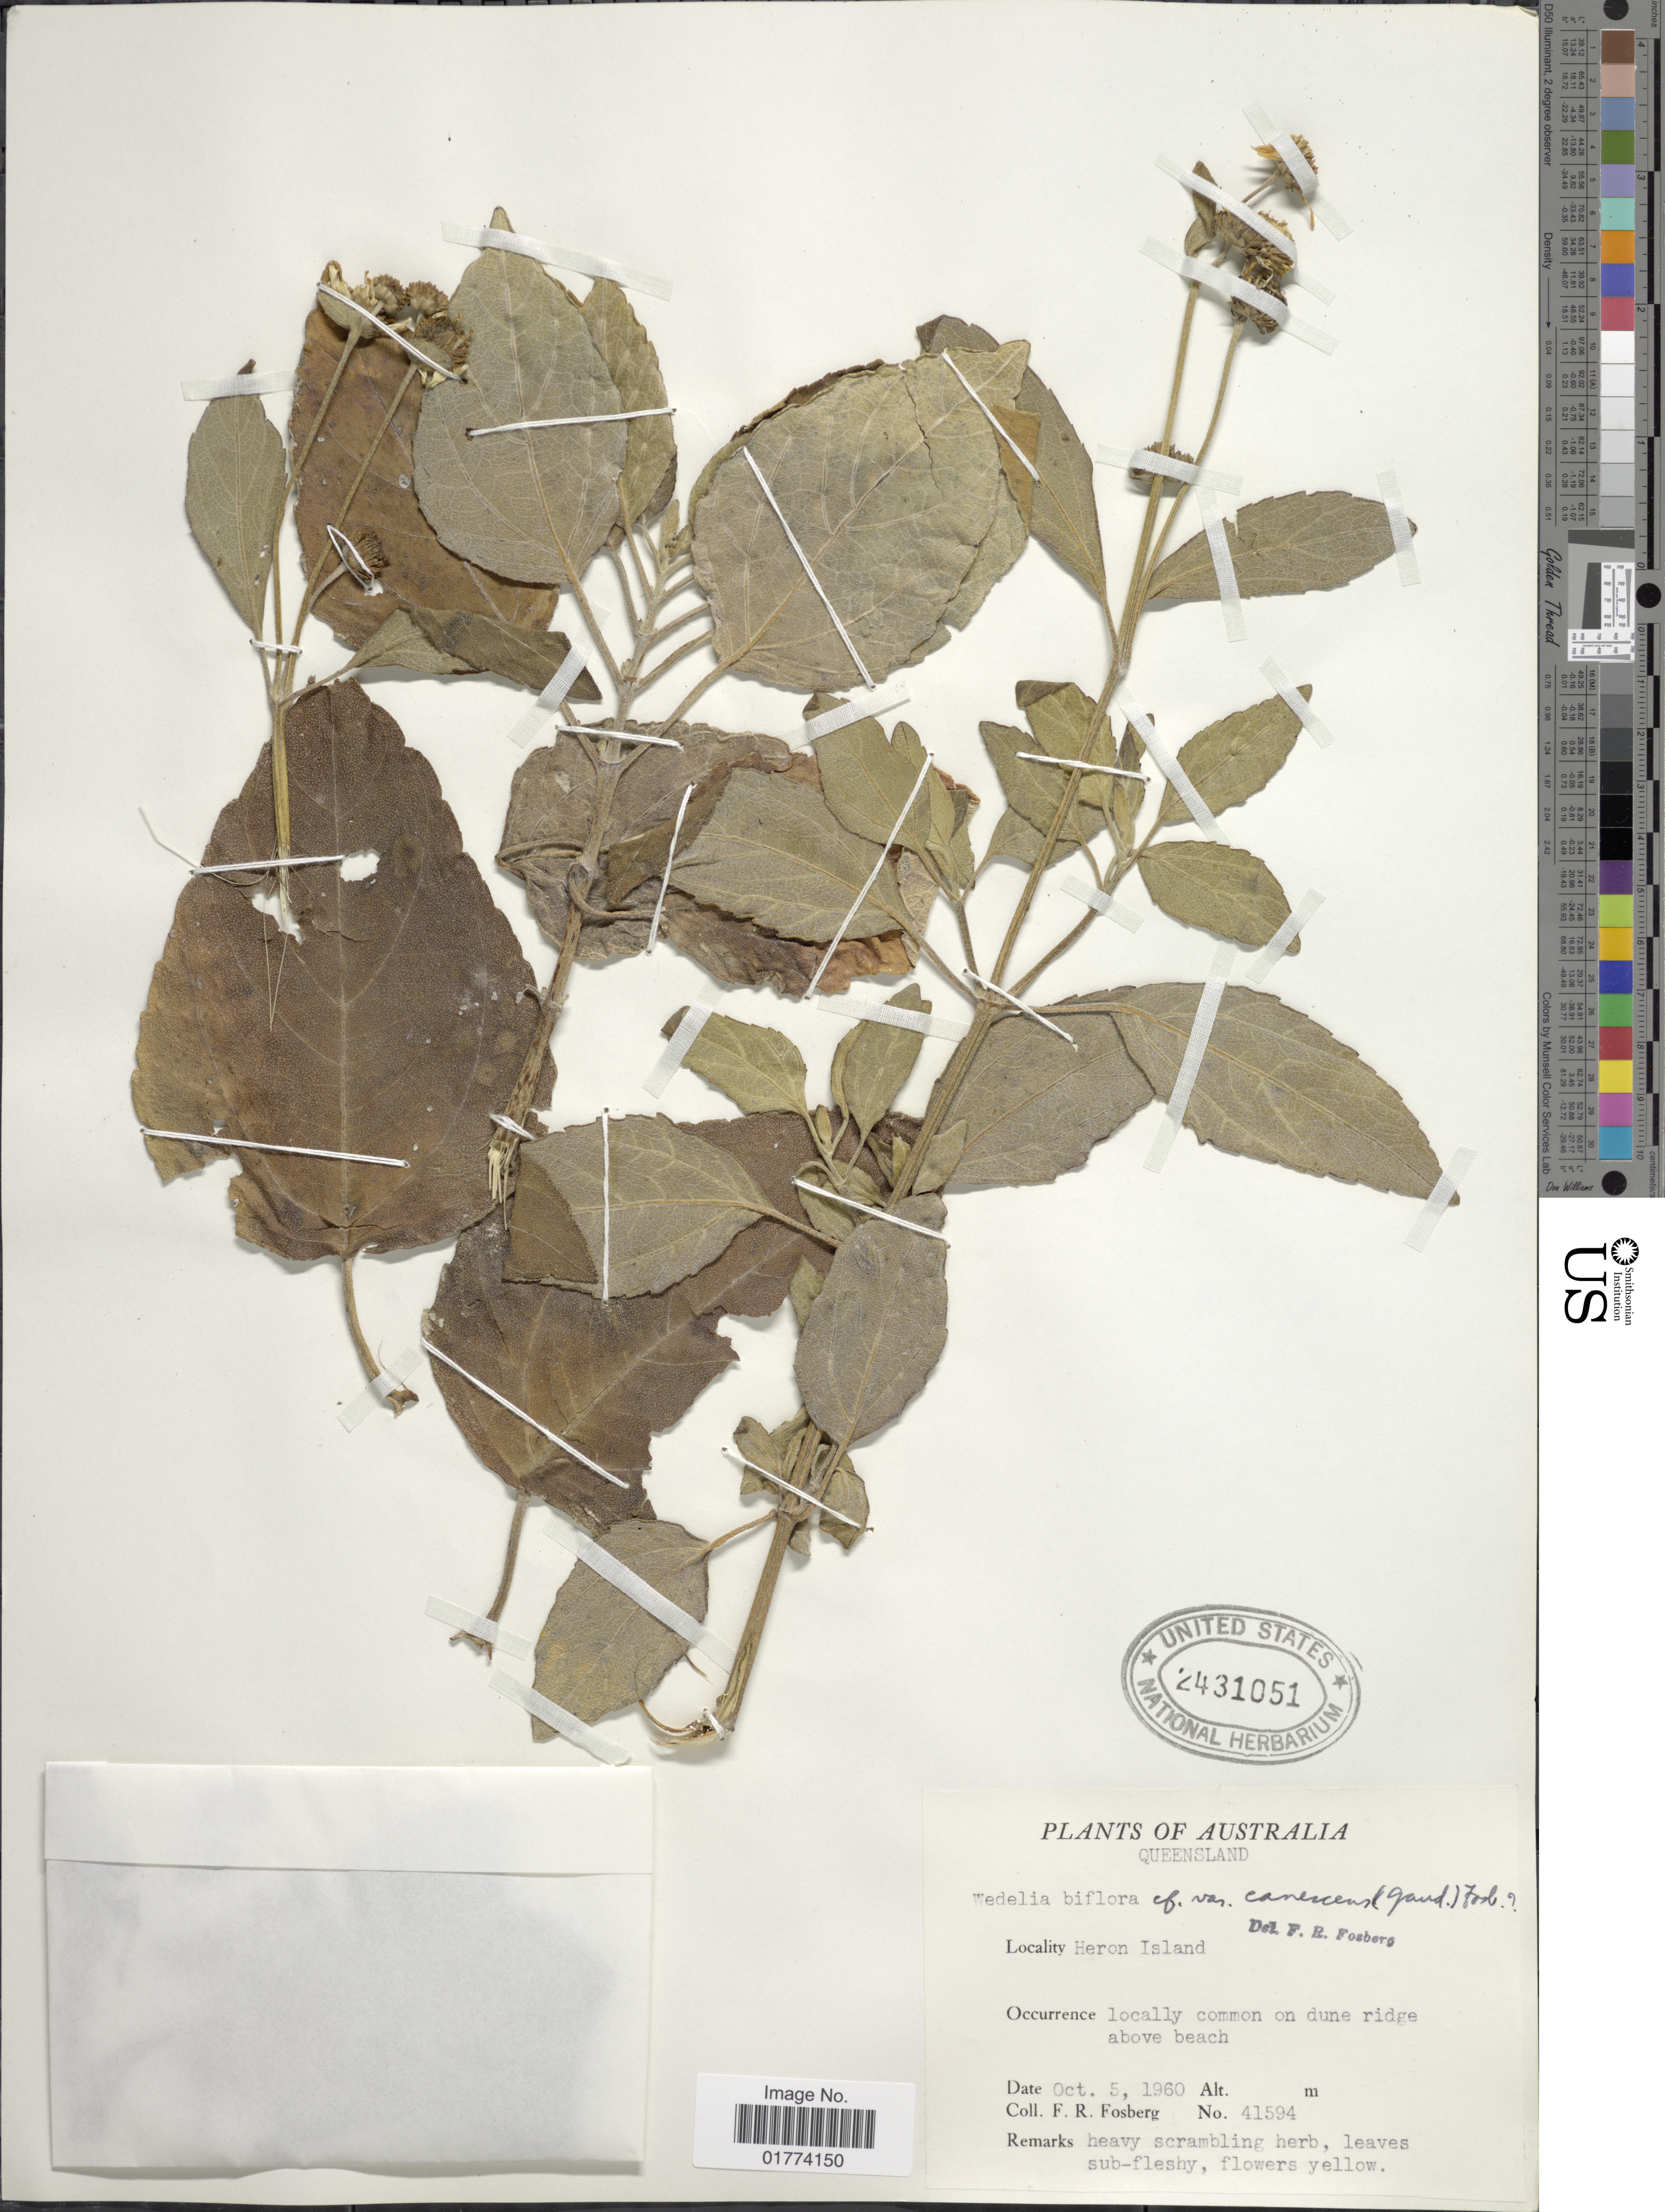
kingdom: Plantae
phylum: Tracheophyta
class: Magnoliopsida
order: Asterales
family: Asteraceae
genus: Wollastonia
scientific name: Wollastonia biflora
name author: (L.) DC.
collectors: F. R. Fosberg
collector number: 41594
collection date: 1960-10-05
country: Australia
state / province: Queensland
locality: Heron Island, locally common on dune ridge above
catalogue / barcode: US 2431051